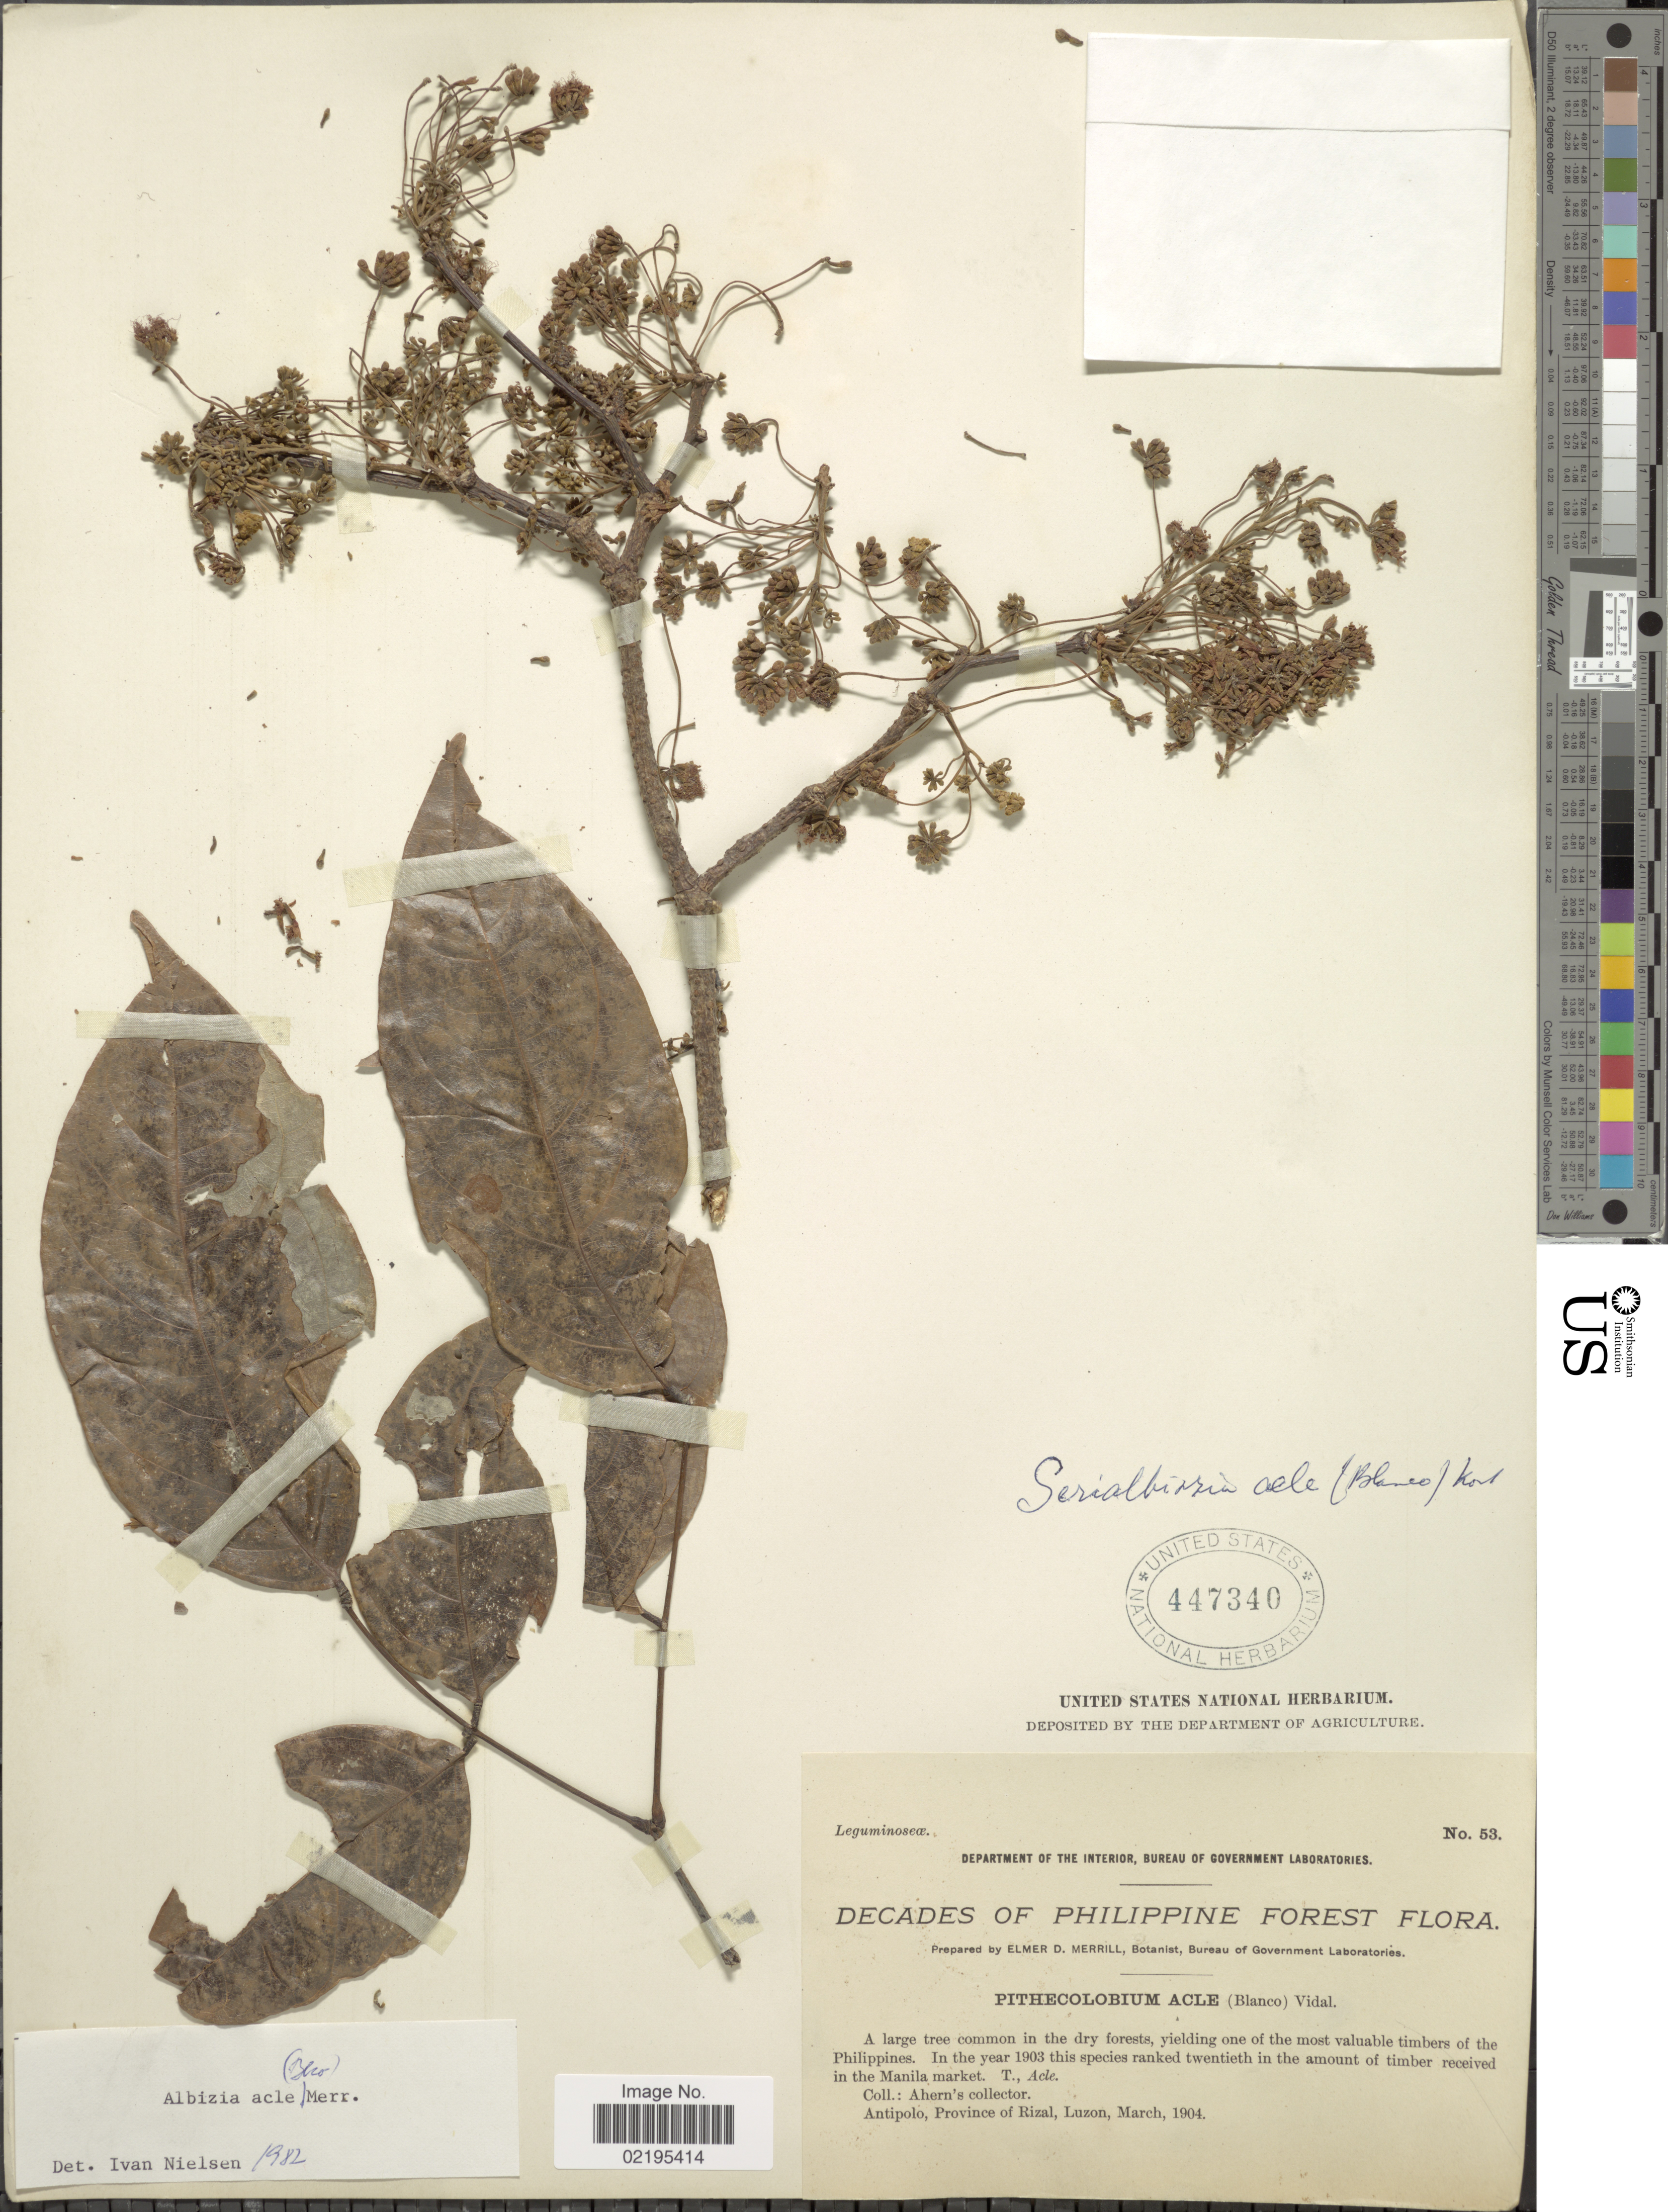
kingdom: Plantae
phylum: Tracheophyta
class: Magnoliopsida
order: Fabales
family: Fabaceae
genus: Albizia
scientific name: Albizia acle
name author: (Blanco) Merr.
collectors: -. Ahern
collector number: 53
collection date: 1904-03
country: Philippines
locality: Antipolo, Province of Rizal, Luzon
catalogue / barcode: US 447340